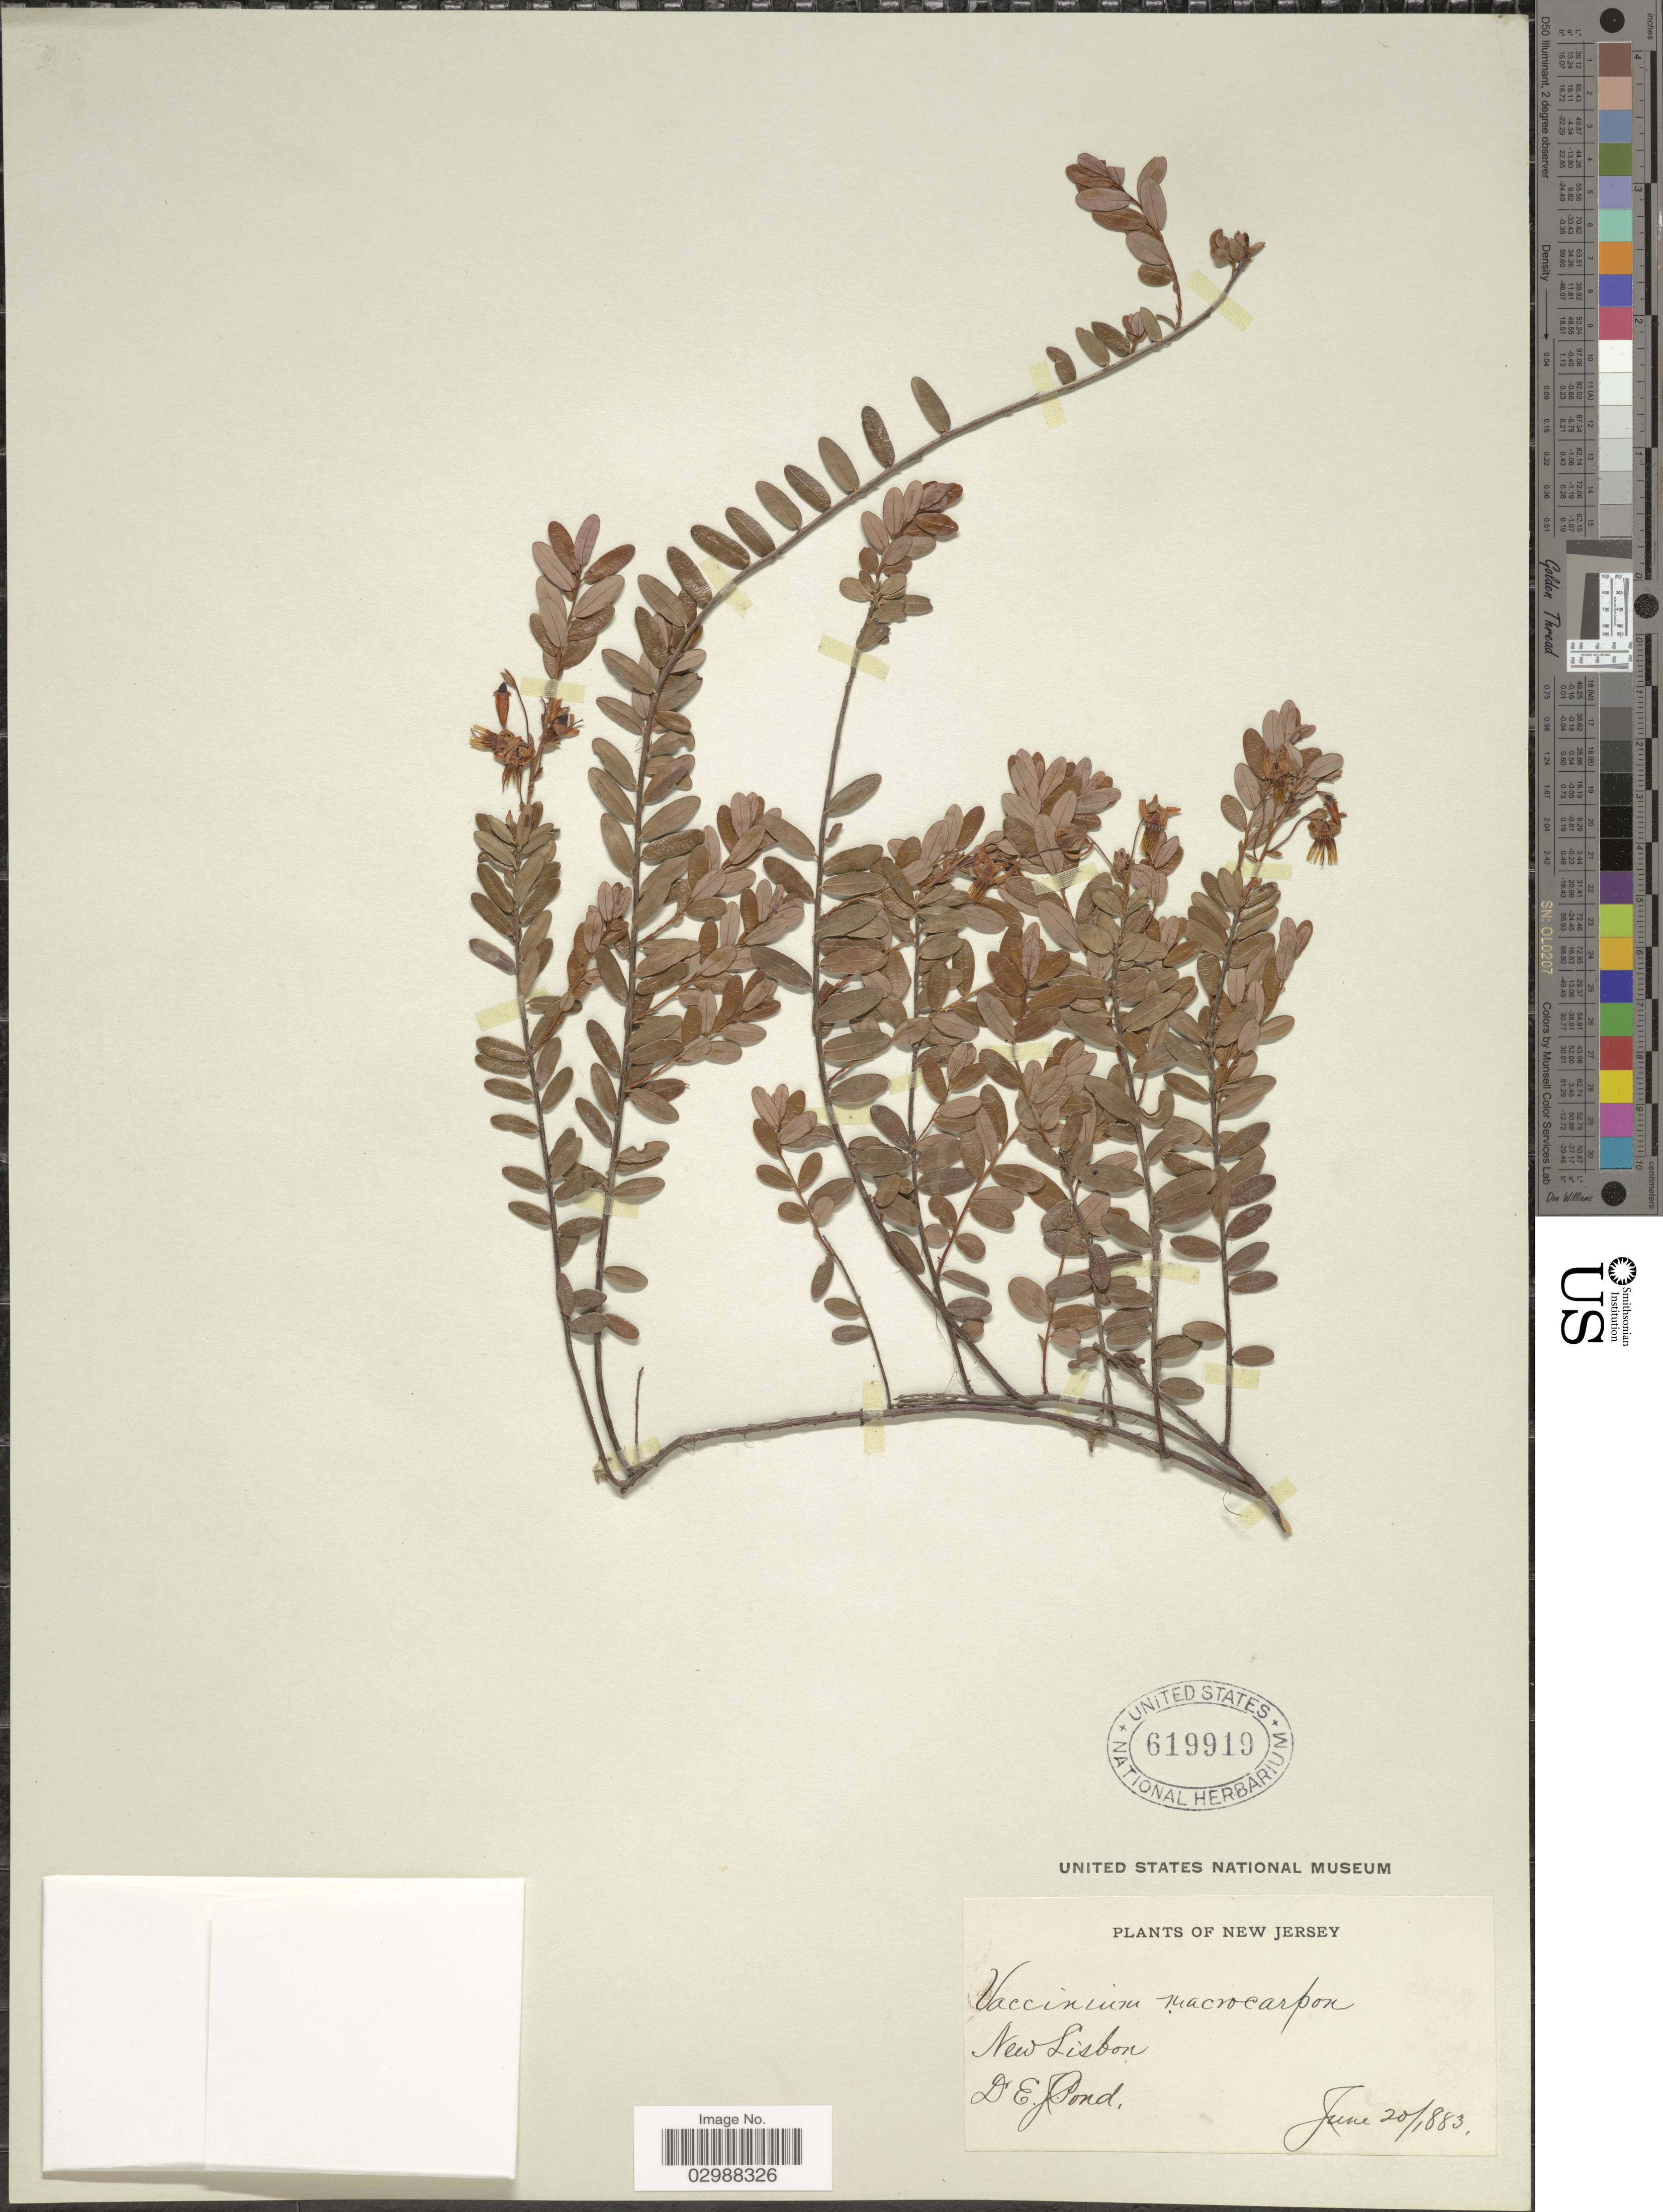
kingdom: Plantae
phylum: Tracheophyta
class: Magnoliopsida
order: Ericales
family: Ericaceae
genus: Vaccinium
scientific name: Vaccinium macrocarpon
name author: Aiton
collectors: E. Pond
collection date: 1883-06-20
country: United States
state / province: New Jersey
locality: New Lisbon.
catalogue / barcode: US 619919